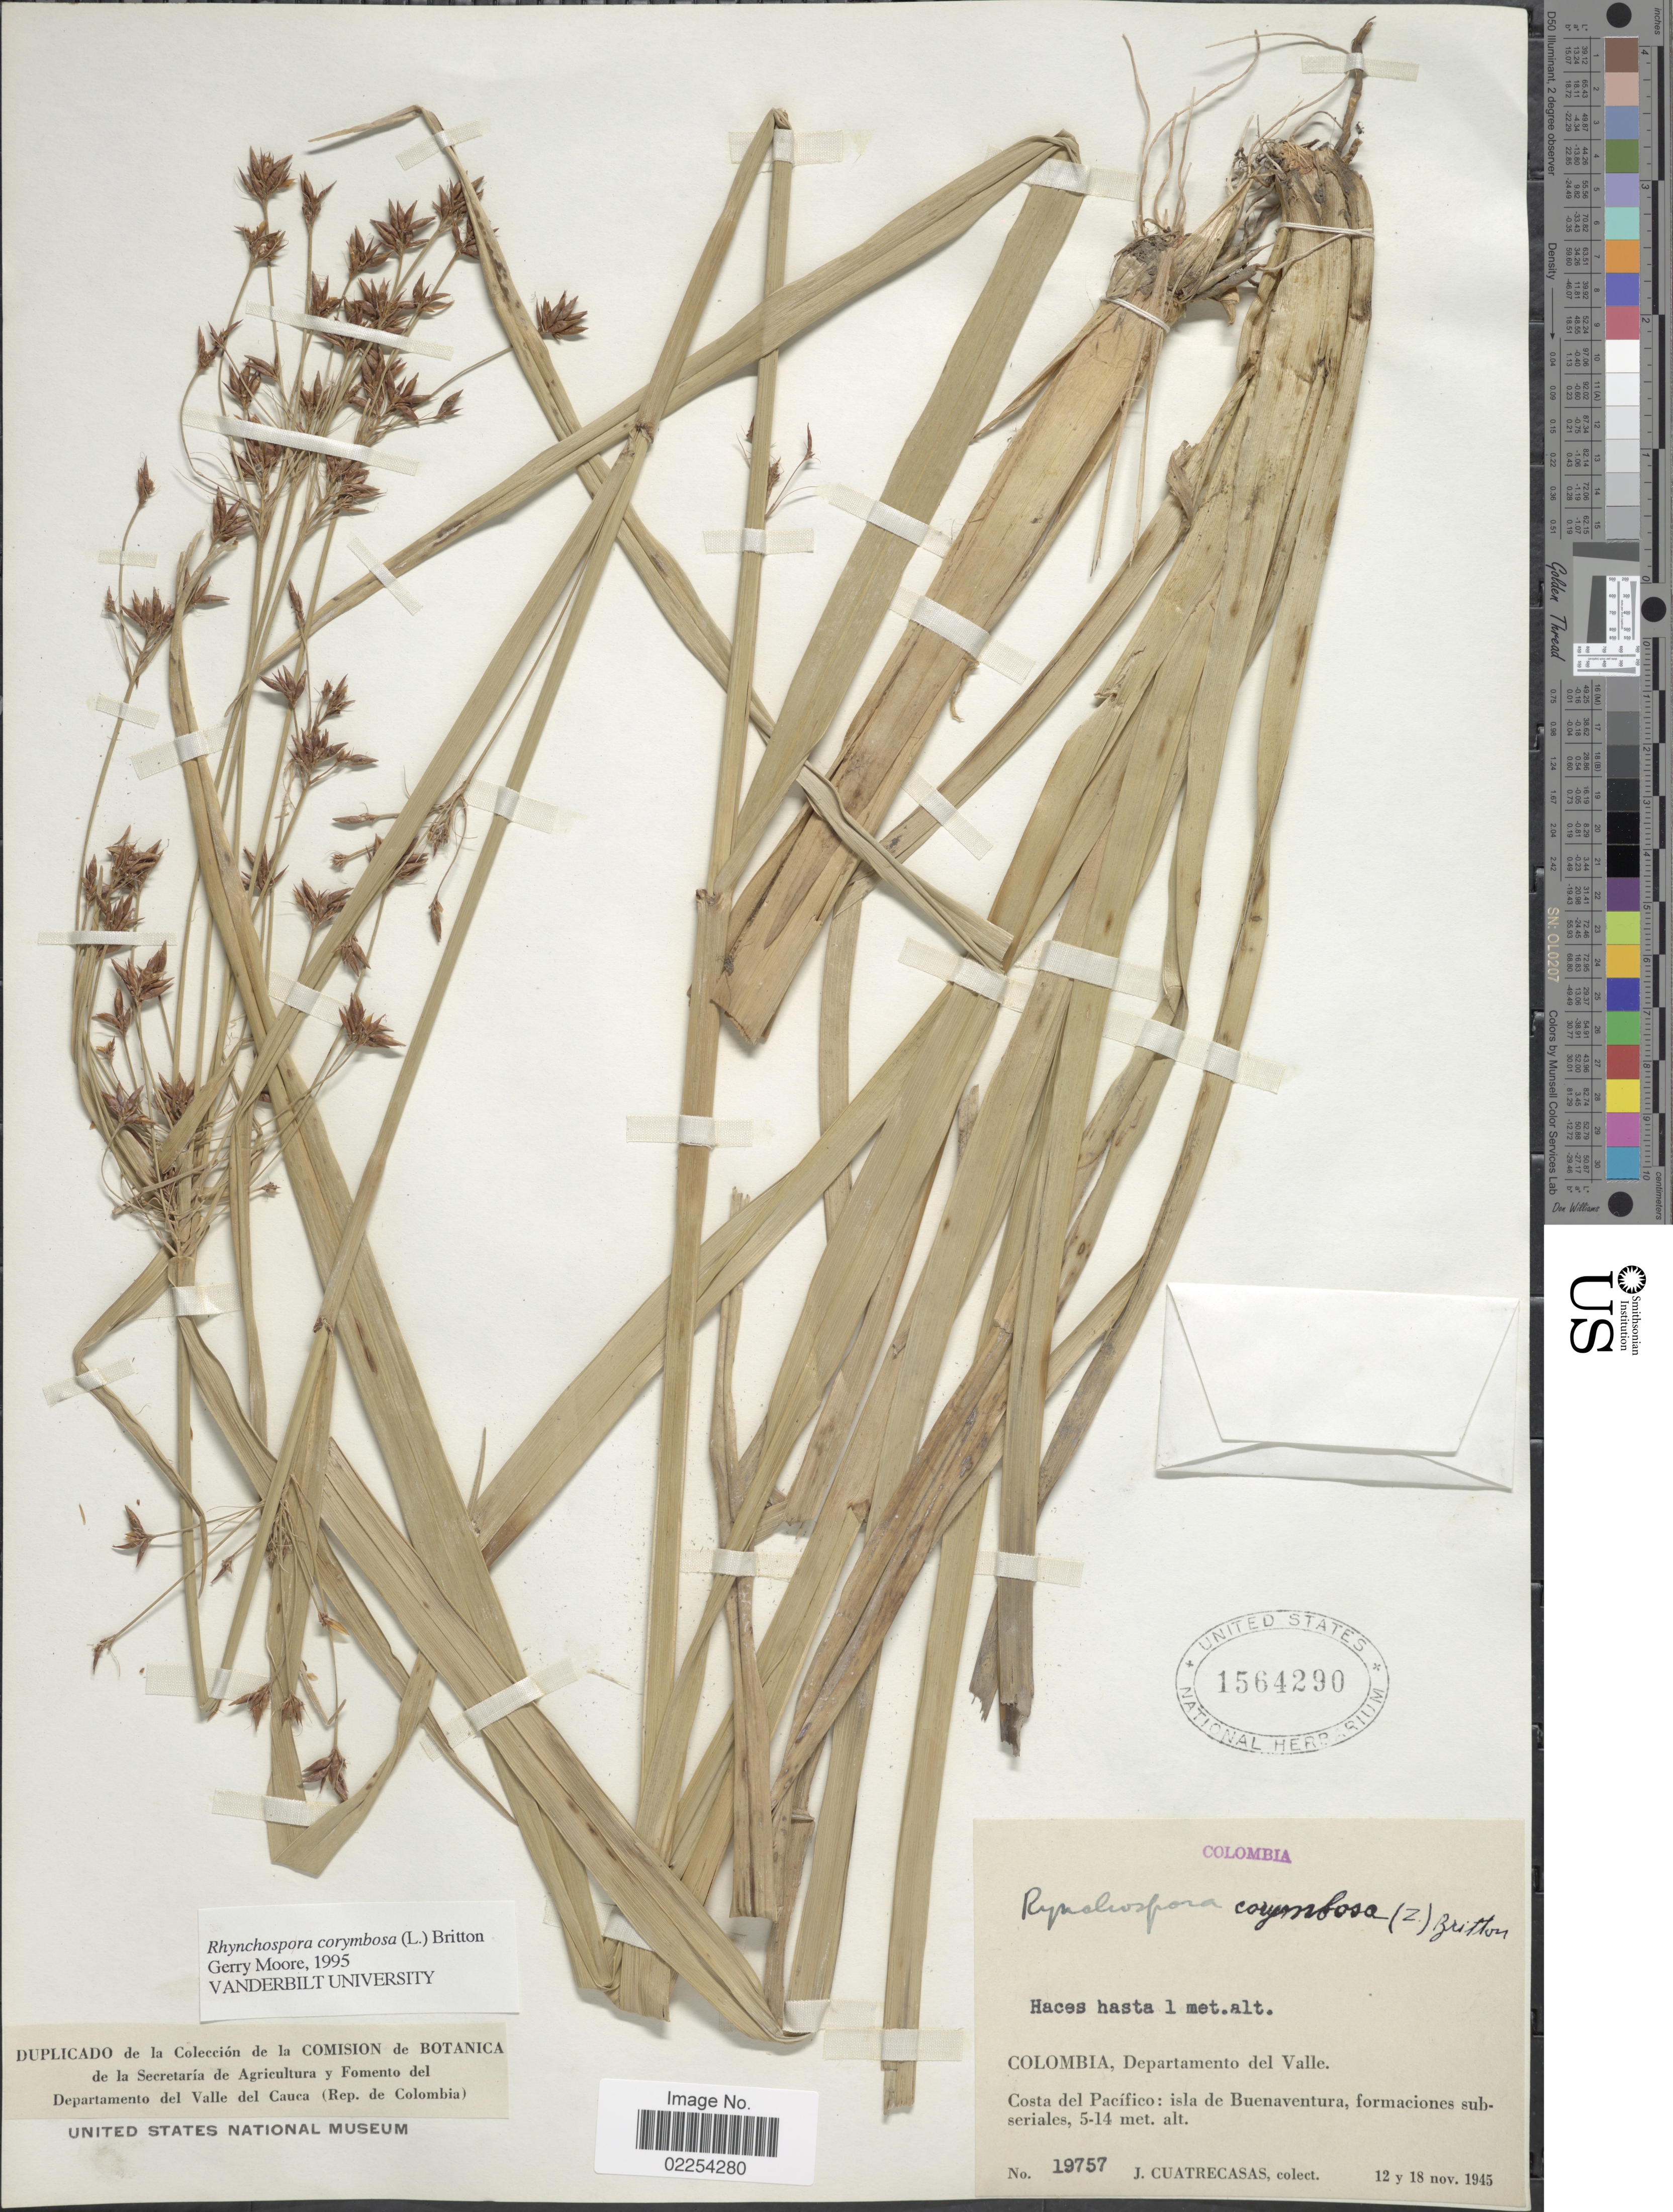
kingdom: Plantae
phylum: Tracheophyta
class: Liliopsida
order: Poales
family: Cyperaceae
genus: Rhynchospora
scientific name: Rhynchospora corymbosa var. asperula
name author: (Nees) Kük.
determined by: Weber, P., (ICN), Universidade Federal do Rio Grande do Sul (BRAZIL)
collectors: J. Cuatrecasas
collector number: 19757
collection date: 1945-11-12/1945-11-18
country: Colombia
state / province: Valle del Cauca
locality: Colombia, Departamento del Valle, Costa del Pacifico: isla de Buenaventura, formaciones subseriales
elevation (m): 5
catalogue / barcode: US 1564290